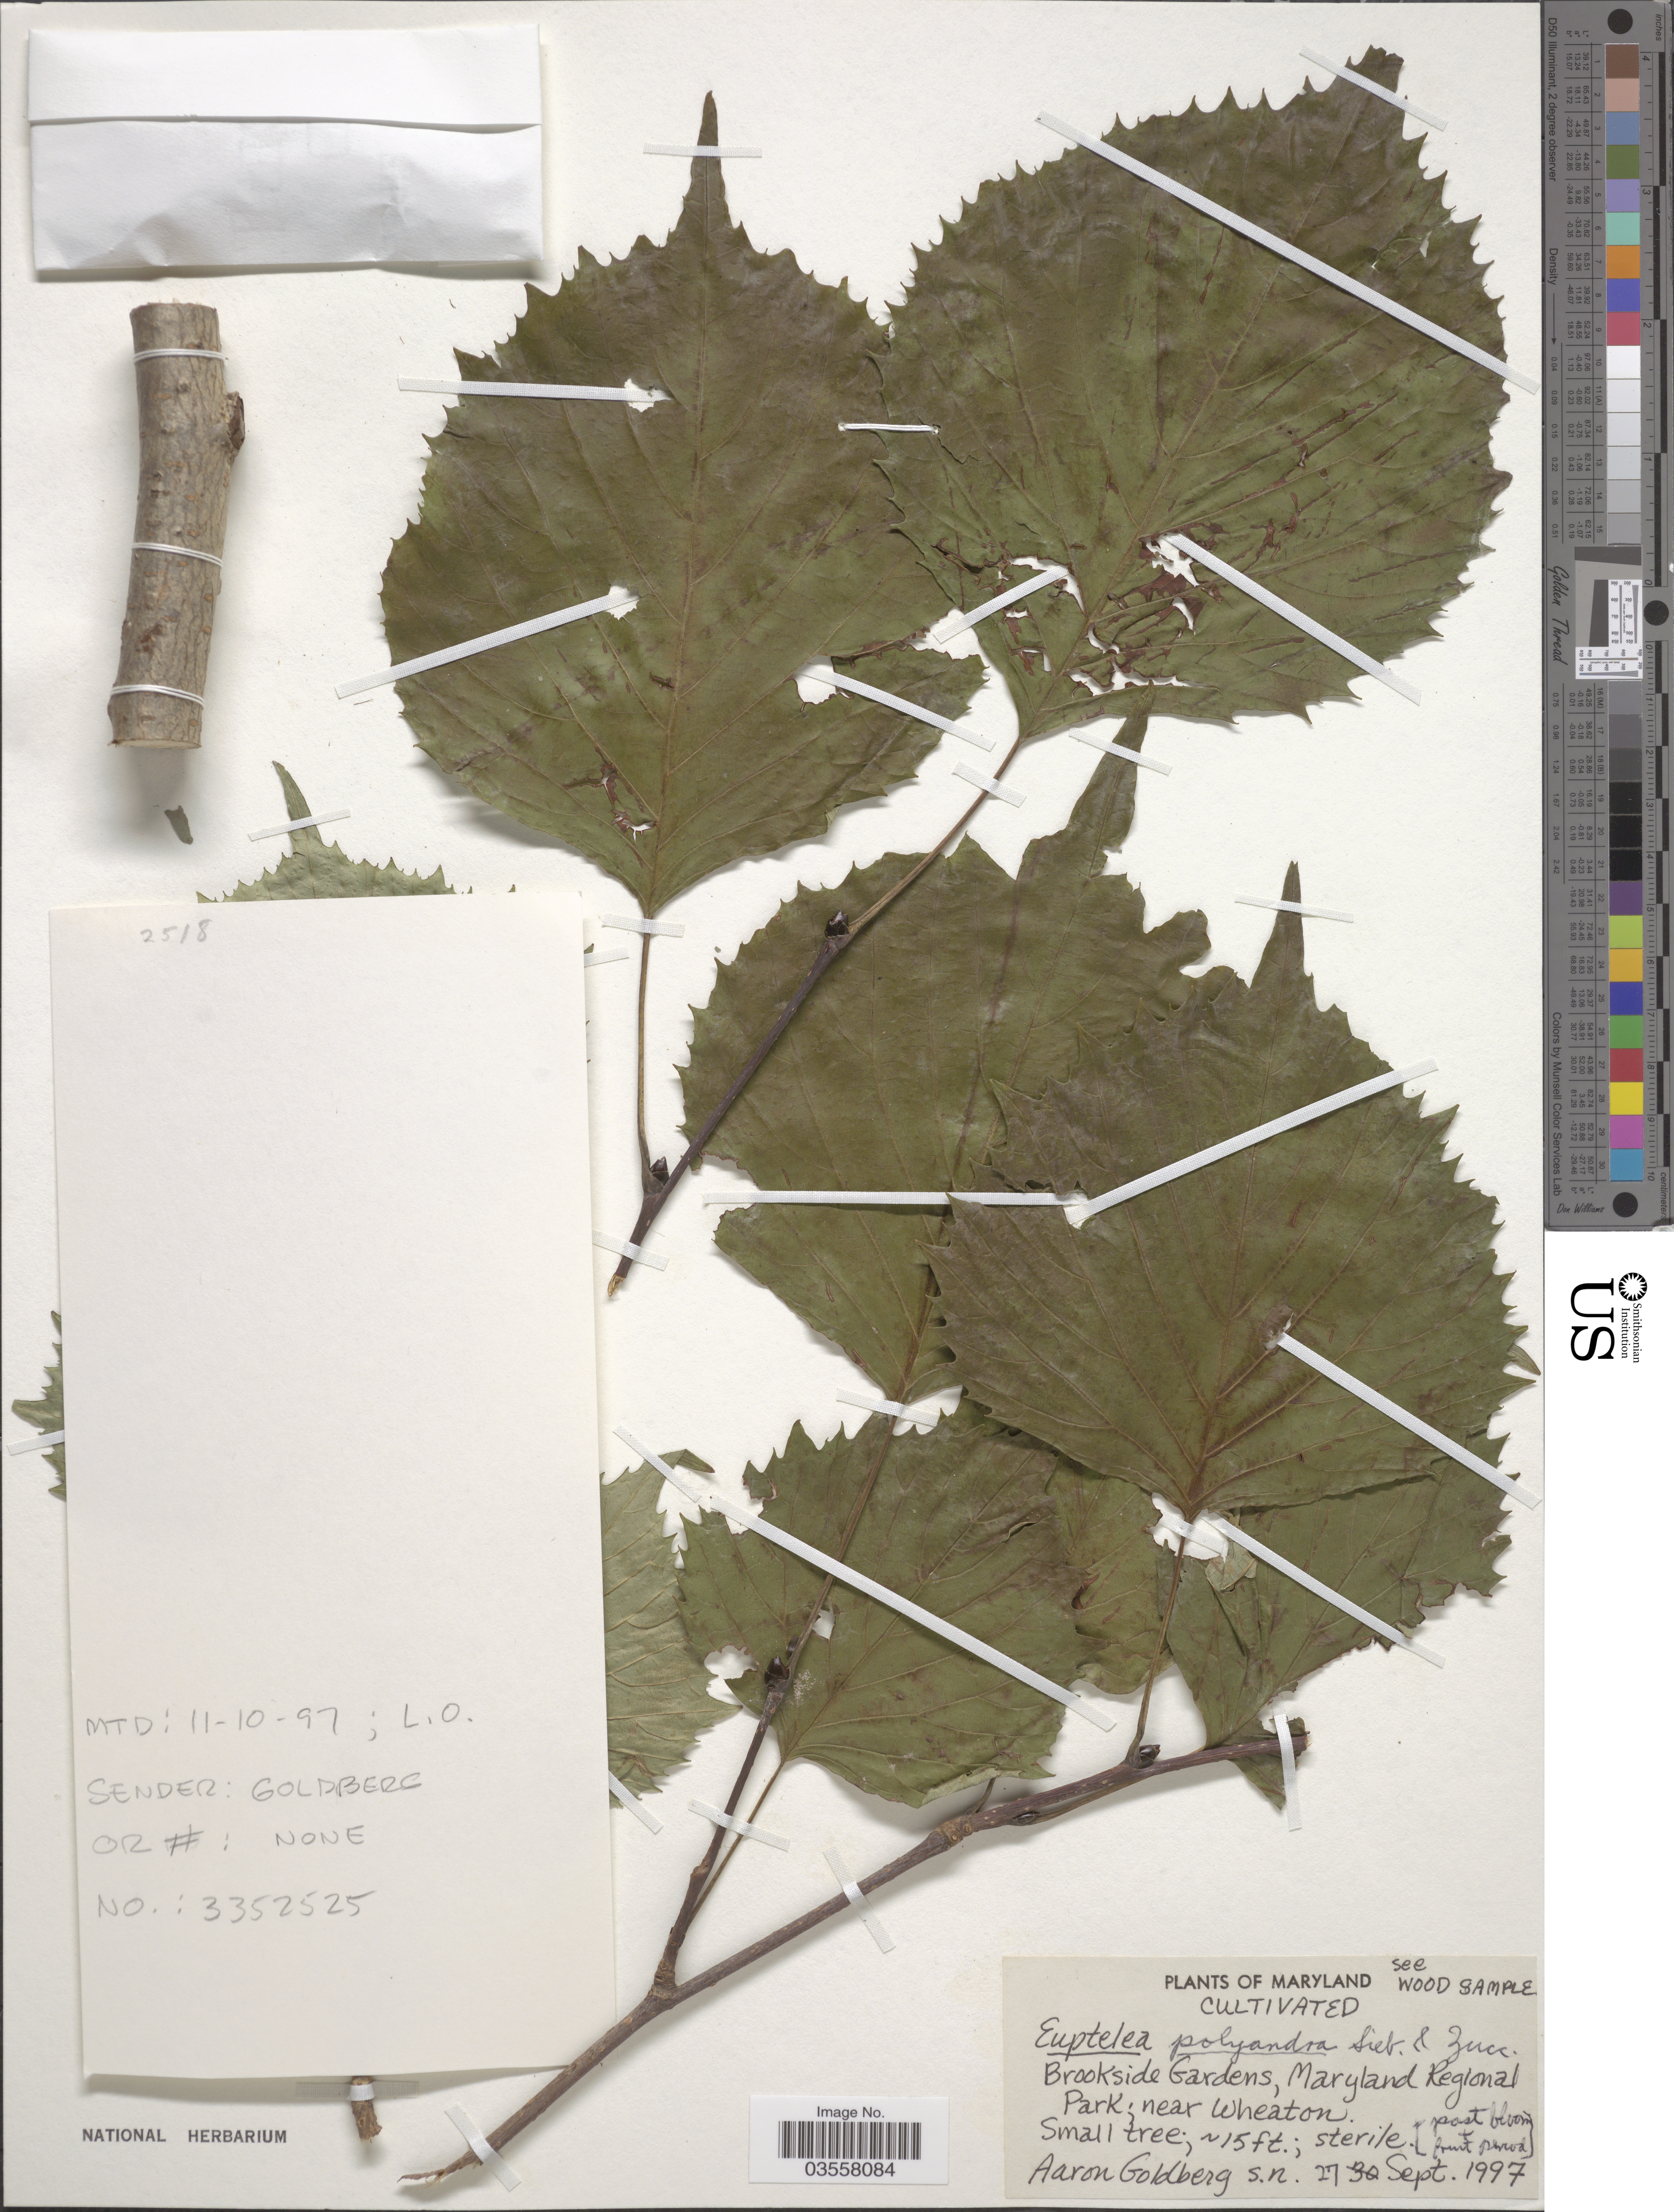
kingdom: Plantae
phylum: Tracheophyta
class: Magnoliopsida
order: Ranunculales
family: Eupteleaceae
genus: Euptelea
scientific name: Euptelea polyandra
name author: Siebold & Zucc.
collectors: A. Goldberg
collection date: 1997-09-27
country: United States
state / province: Maryland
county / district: Montgomery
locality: Brookside Gardens, Maryland Regional Park: near Wheaton.